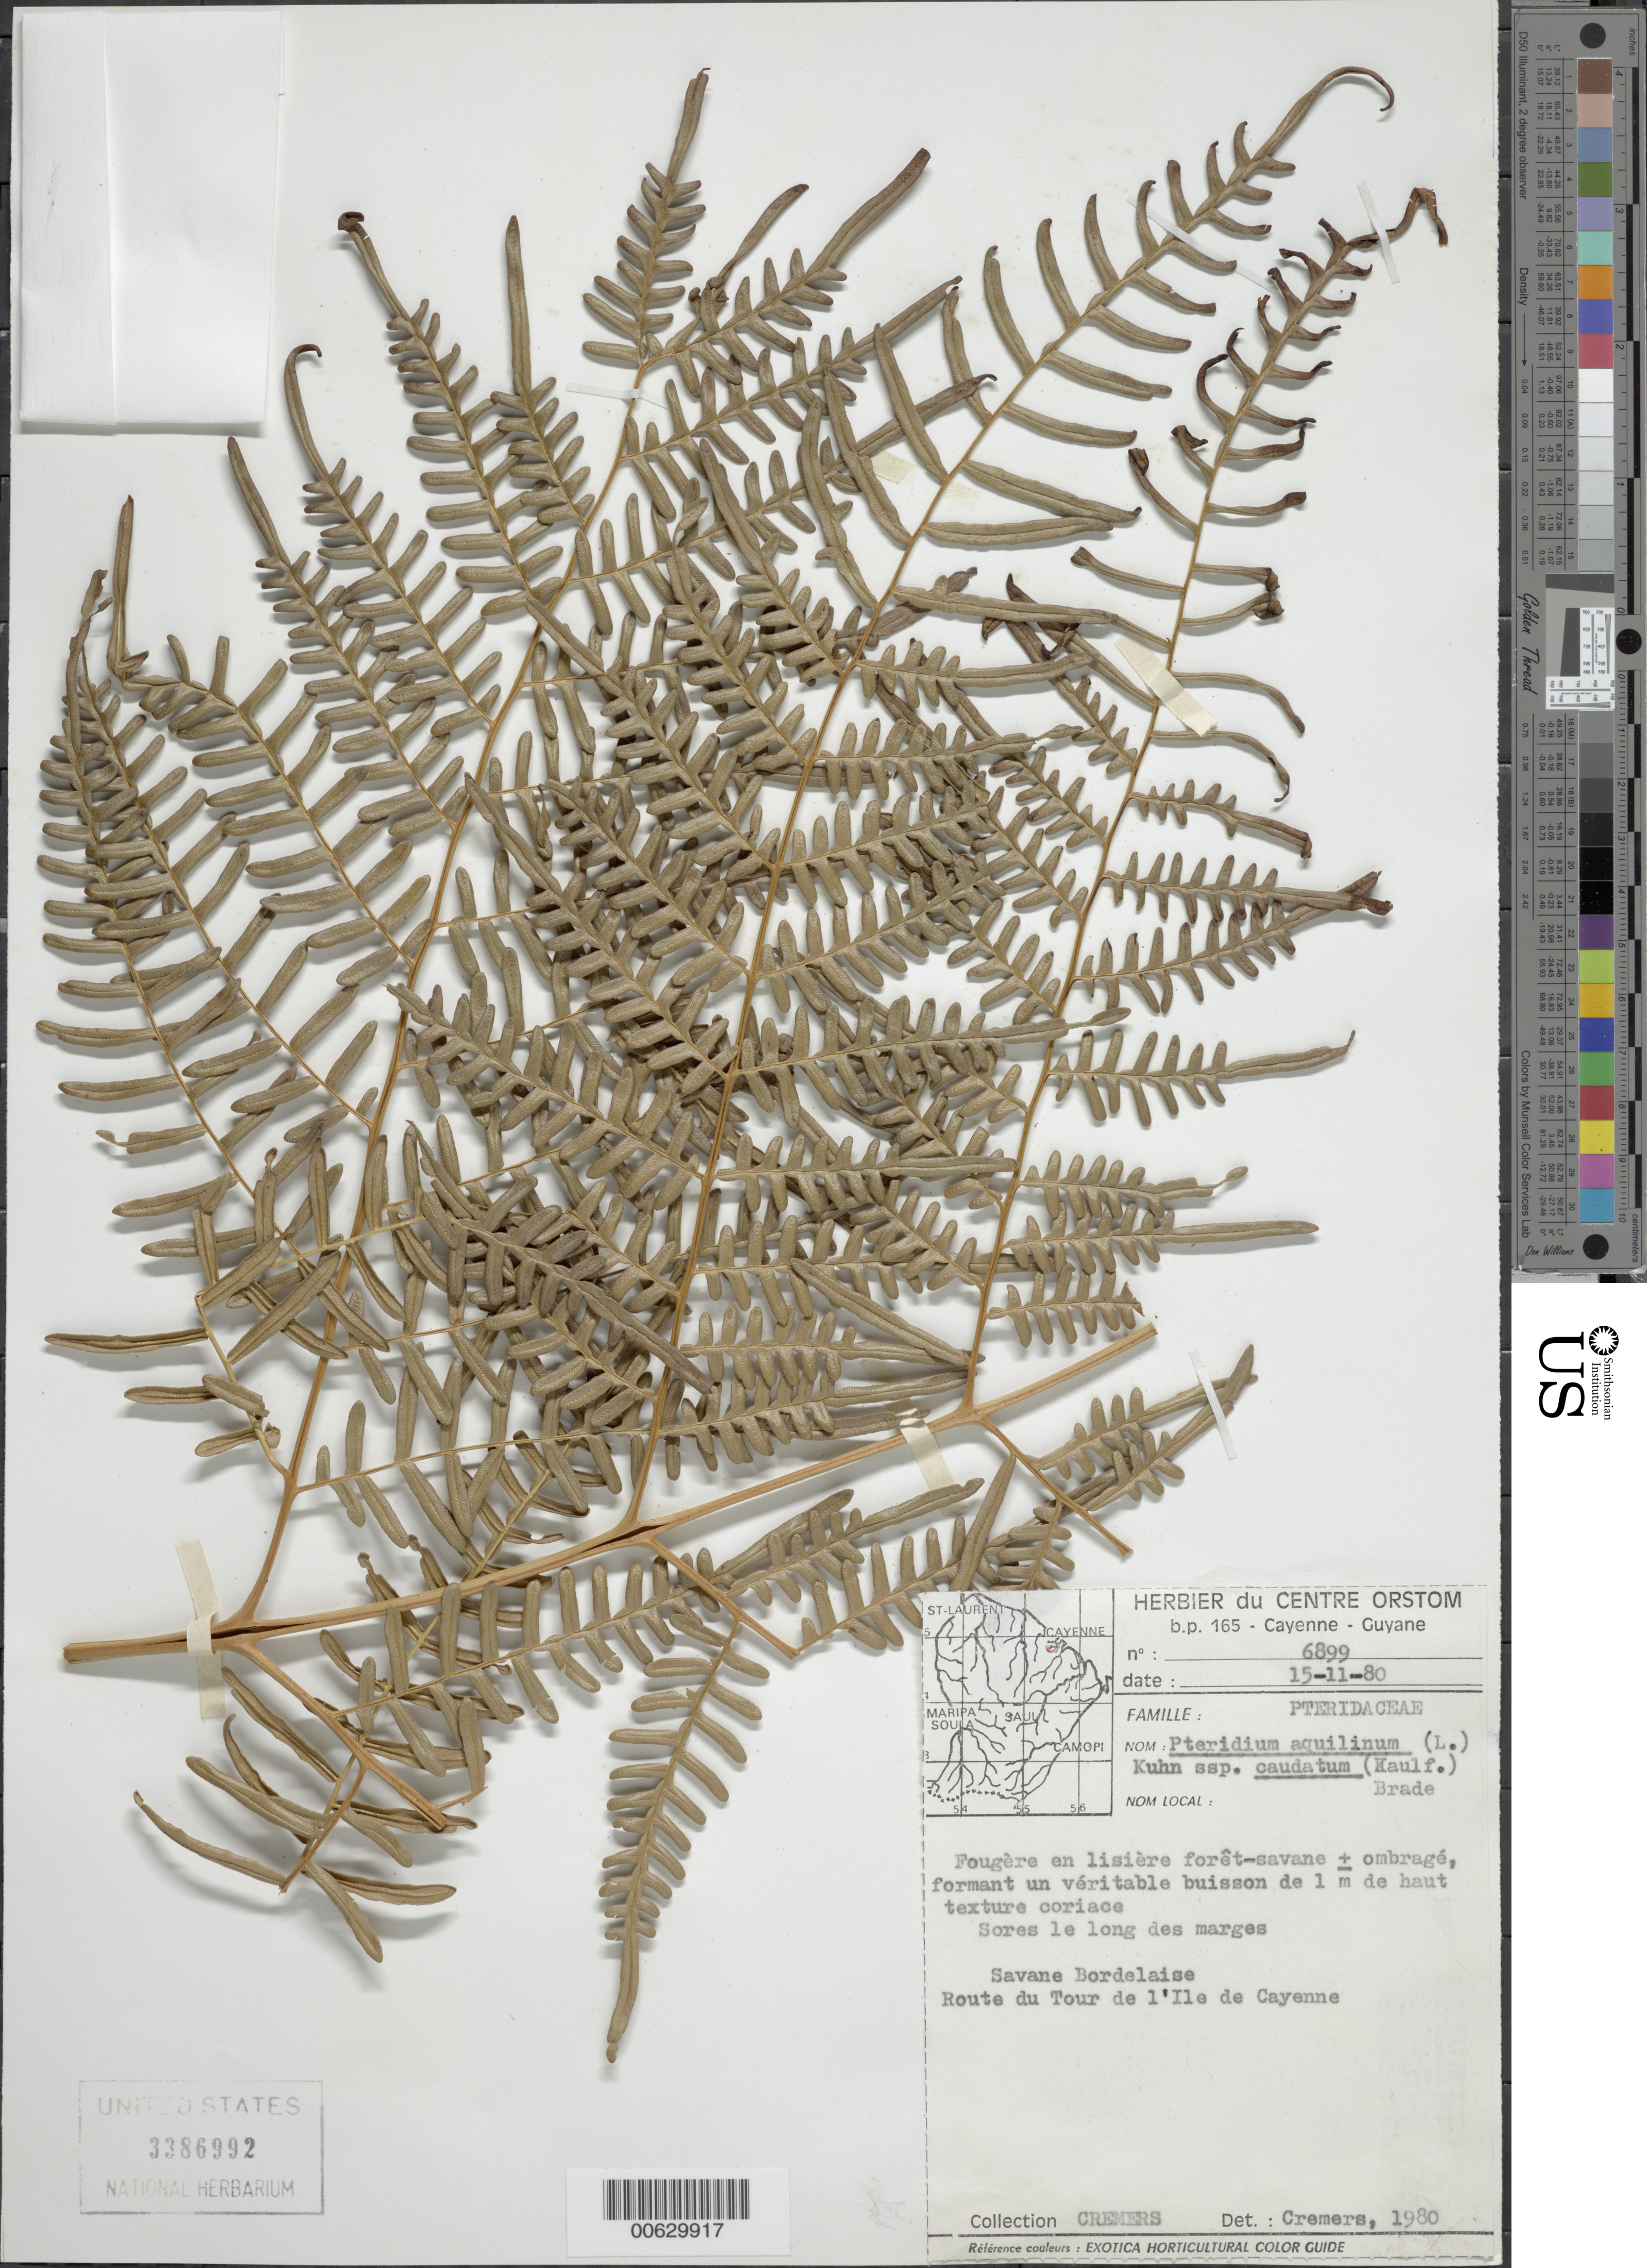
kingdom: Plantae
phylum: Tracheophyta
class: Polypodiopsida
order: Polypodiales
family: Dennstaedtiaceae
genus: Pteridium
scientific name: Pteridium caudatum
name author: (L.) Maxon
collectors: G. Cremers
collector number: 6899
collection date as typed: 15-Nov-80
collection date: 1980-11-15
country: French Guiana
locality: Ile de Cayenne, Savanne Bordelaise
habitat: Lisière forêt-savanne ± ombrage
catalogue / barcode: US 3386992